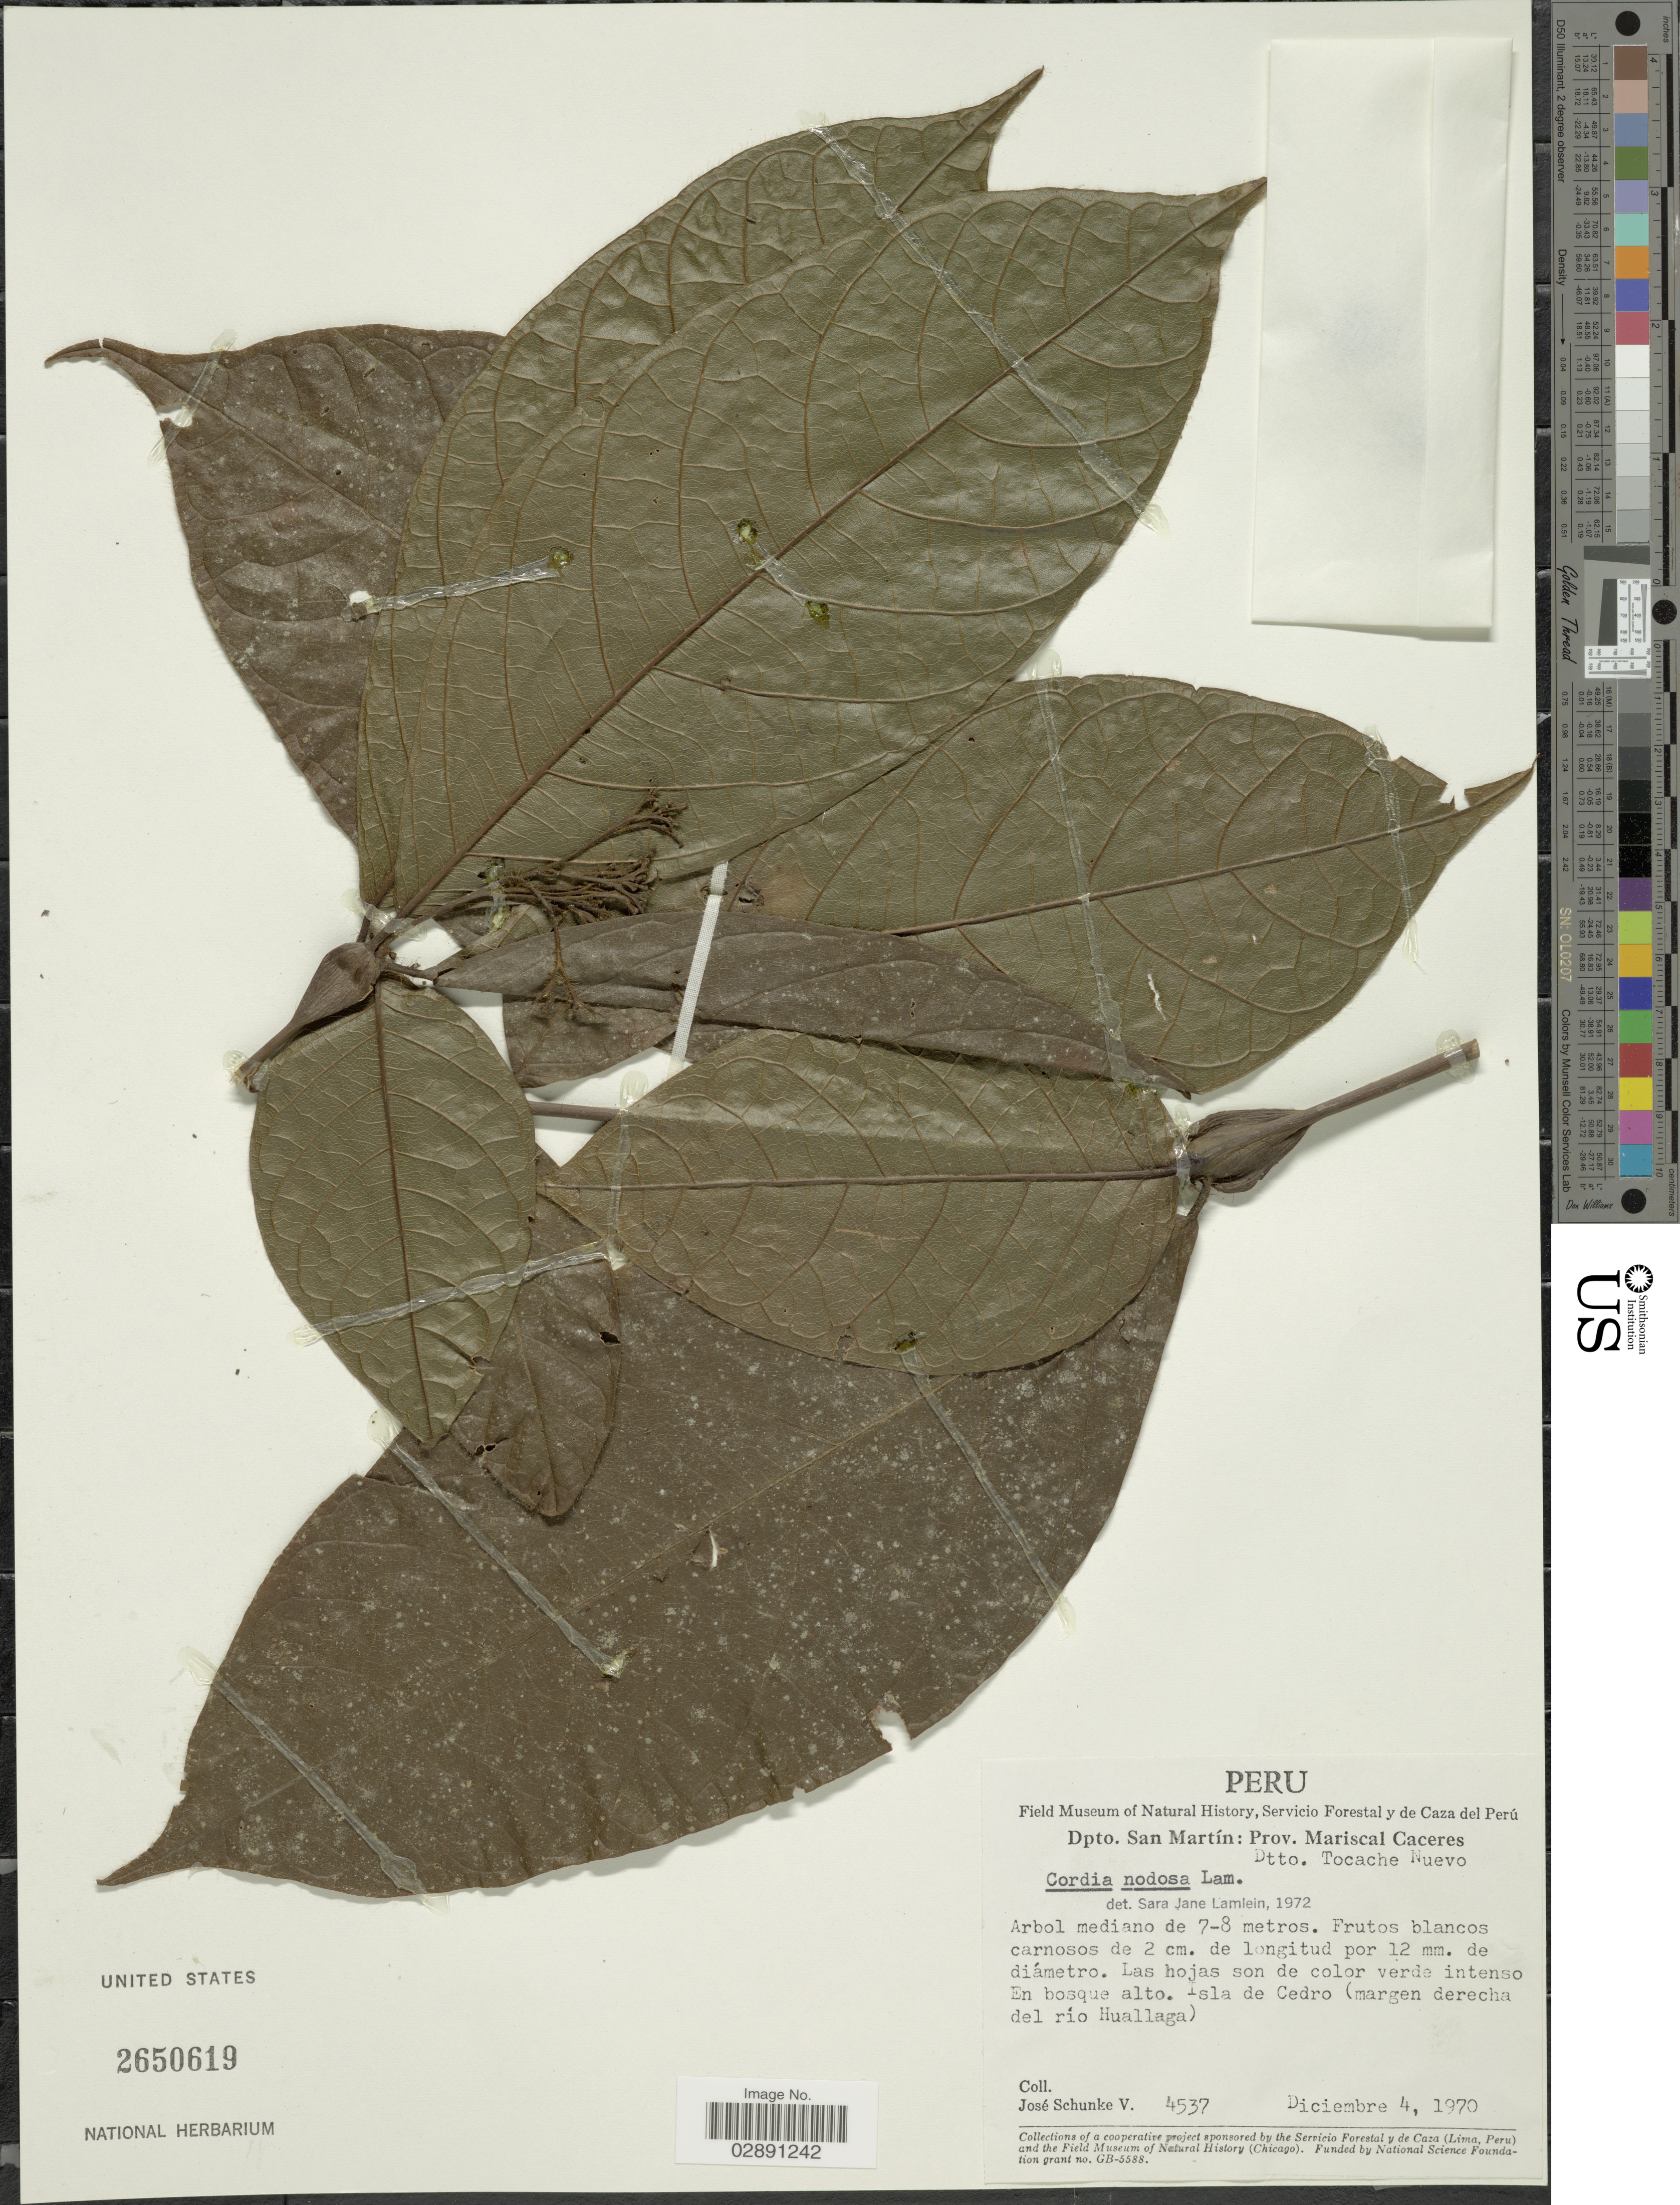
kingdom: Plantae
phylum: Tracheophyta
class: Magnoliopsida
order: Boraginales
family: Cordiaceae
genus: Cordia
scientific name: Cordia nodosa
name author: Lam.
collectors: J. Schunke Vigo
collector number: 4537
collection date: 1970-12-04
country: Peru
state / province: San Martín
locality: Dpto. San Martín: Prov. Mariscal Caceres. Dtto. Tocache Nuevo. Isla de Cedro (margen derecha del río Huallaga).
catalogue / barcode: US 2650619